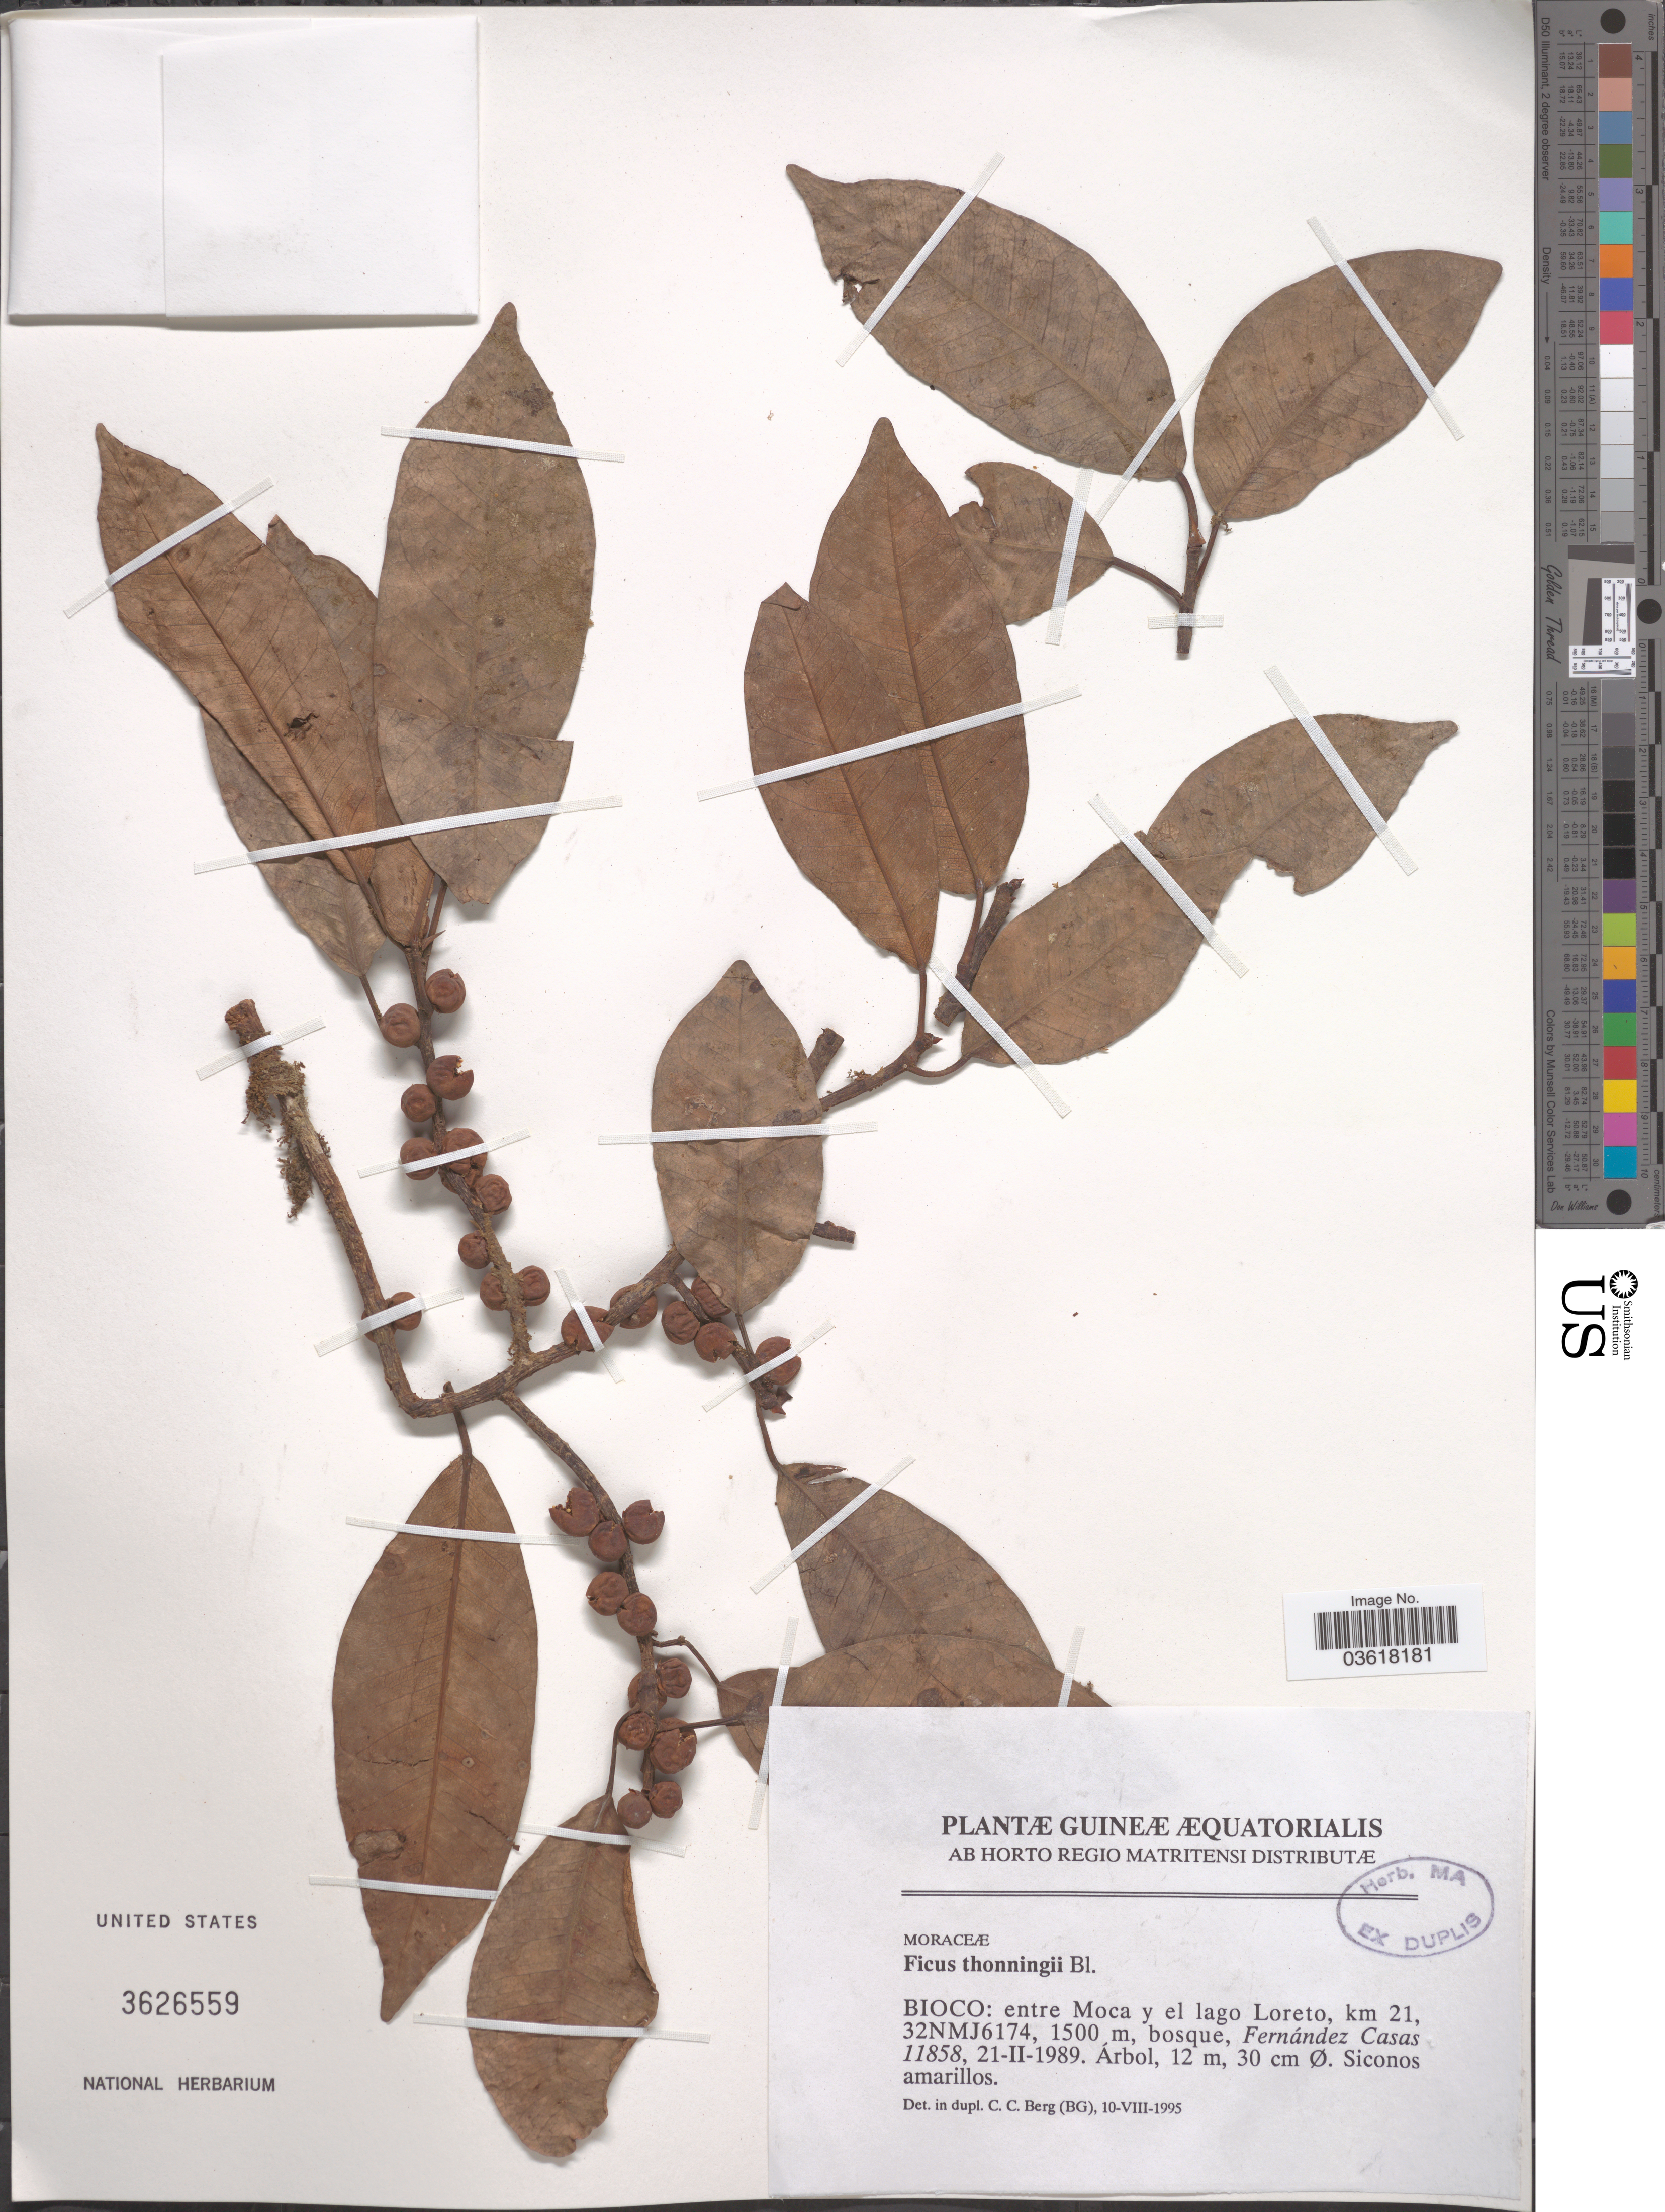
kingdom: Plantae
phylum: Tracheophyta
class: Magnoliopsida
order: Rosales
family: Moraceae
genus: Ficus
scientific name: Ficus thonningii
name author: Blume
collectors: F. Casas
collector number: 11858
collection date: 1989-02-21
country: Equatorial Guinea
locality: Guineæ Æquatorialis. Bioco: entre Moca y el lago Loreto, km 21, 32NMJ6174.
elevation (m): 1500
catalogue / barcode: US 3626559